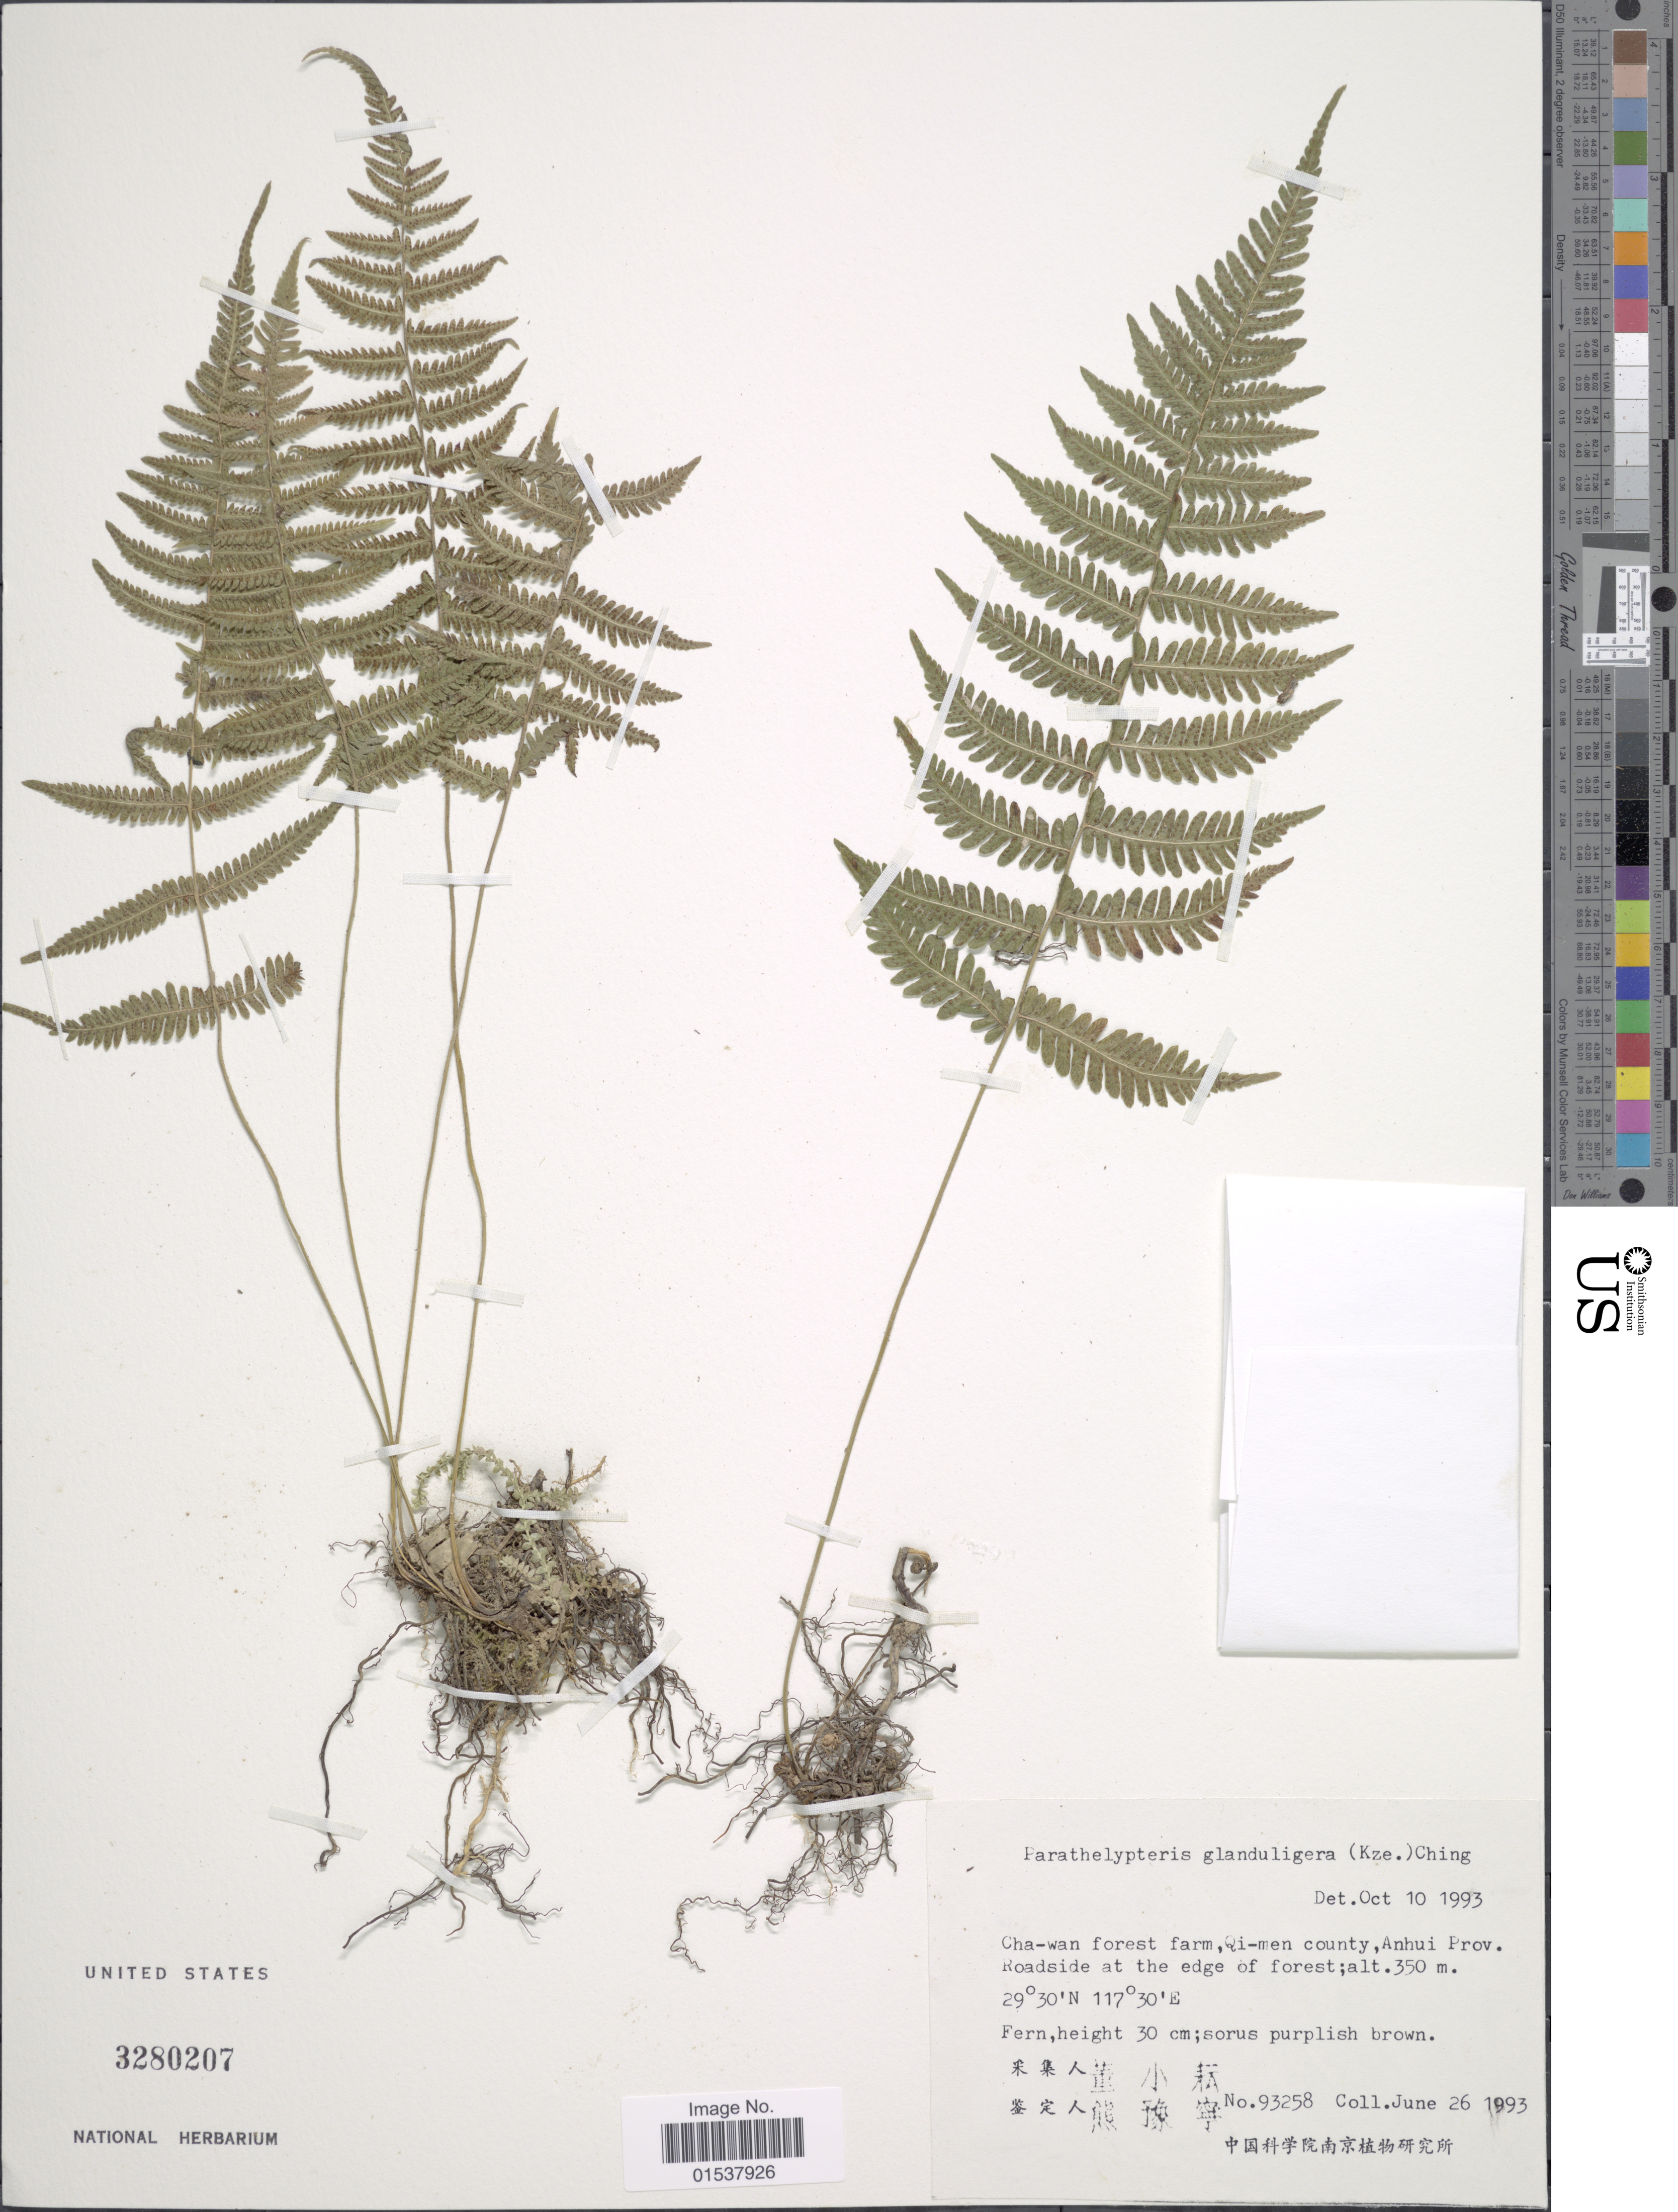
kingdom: Plantae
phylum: Tracheophyta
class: Polypodiopsida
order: Polypodiales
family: Thelypteridaceae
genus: Parathelypteris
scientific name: Parathelypteris glanduligera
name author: (Kunze) Ching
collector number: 93258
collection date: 1993-06-26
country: China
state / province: Anhui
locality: Cha-wan forest farm, Qi-men county, Anhui Prov., roadside at the edge of forest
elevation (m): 350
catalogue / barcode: US 3280207